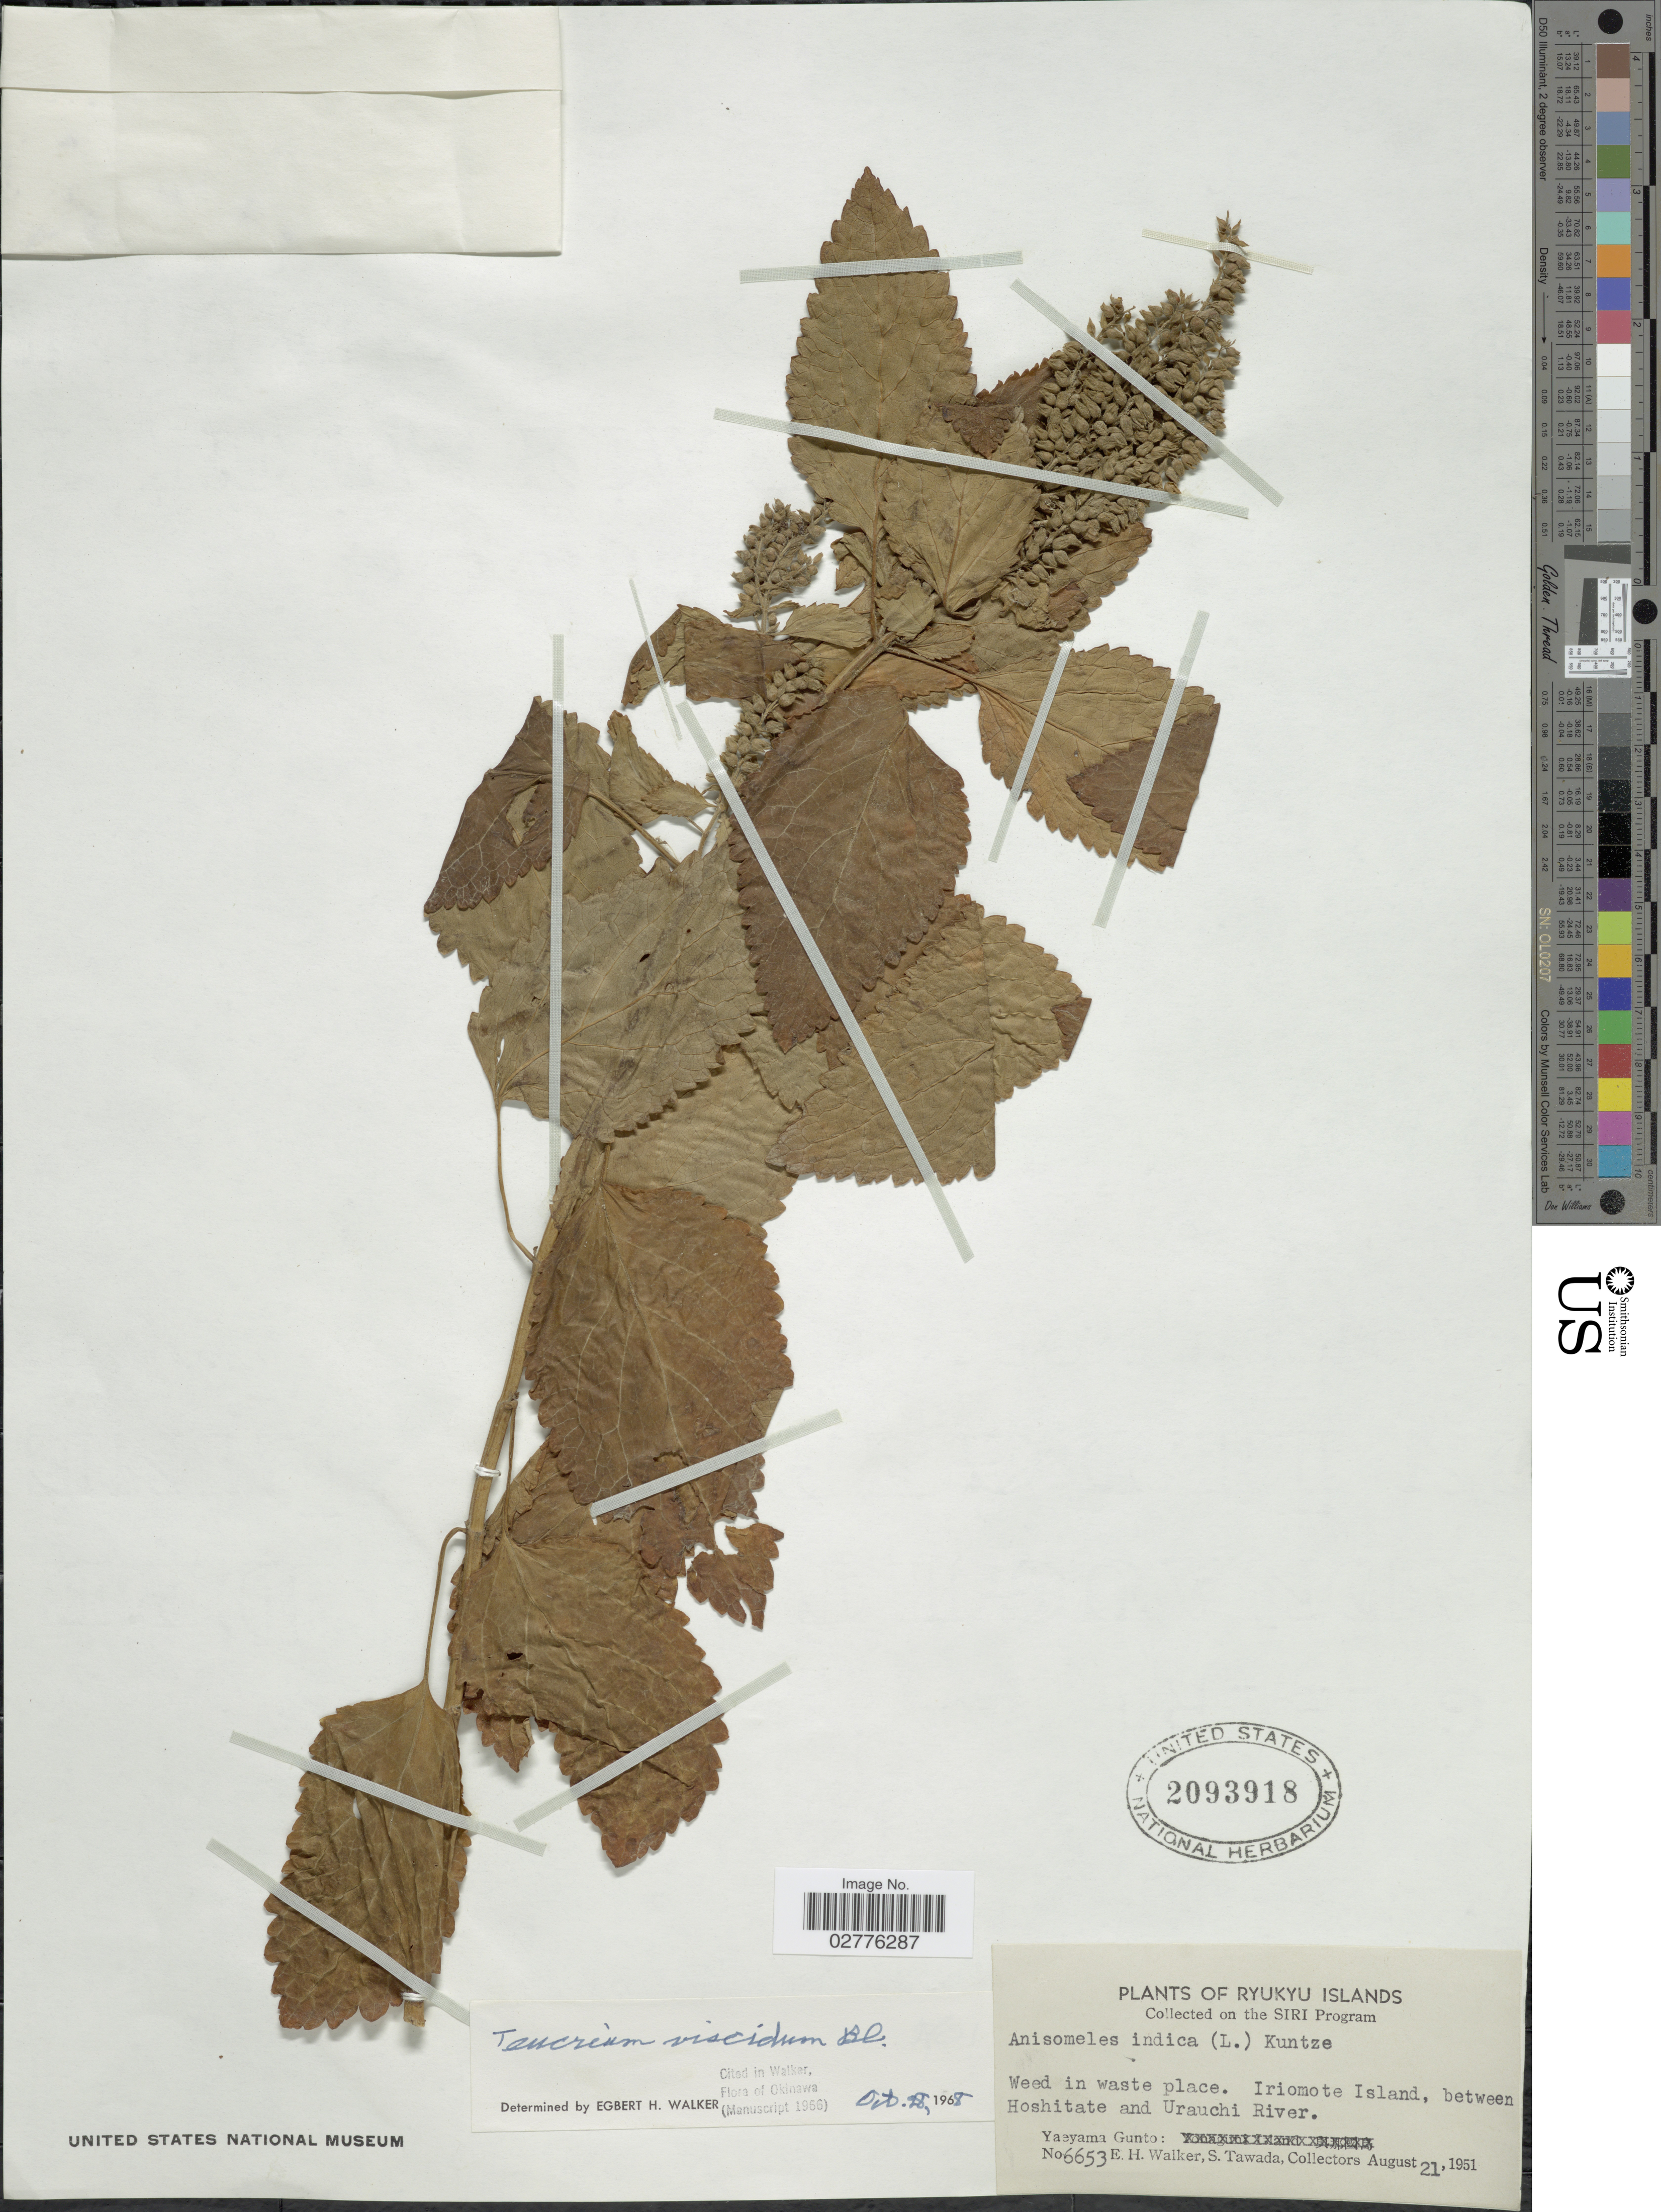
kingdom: Plantae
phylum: Tracheophyta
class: Magnoliopsida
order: Lamiales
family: Lamiaceae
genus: Teucrium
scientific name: Teucrium viscidum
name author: Blume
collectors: E. H. Walker & S. Tawada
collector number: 6653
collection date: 1951-08-21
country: Japan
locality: Ryukyu Islands, Iriomote Island, between Hoshitate and Urauchi River, Yaeyama Gunto.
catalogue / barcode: US 2093918